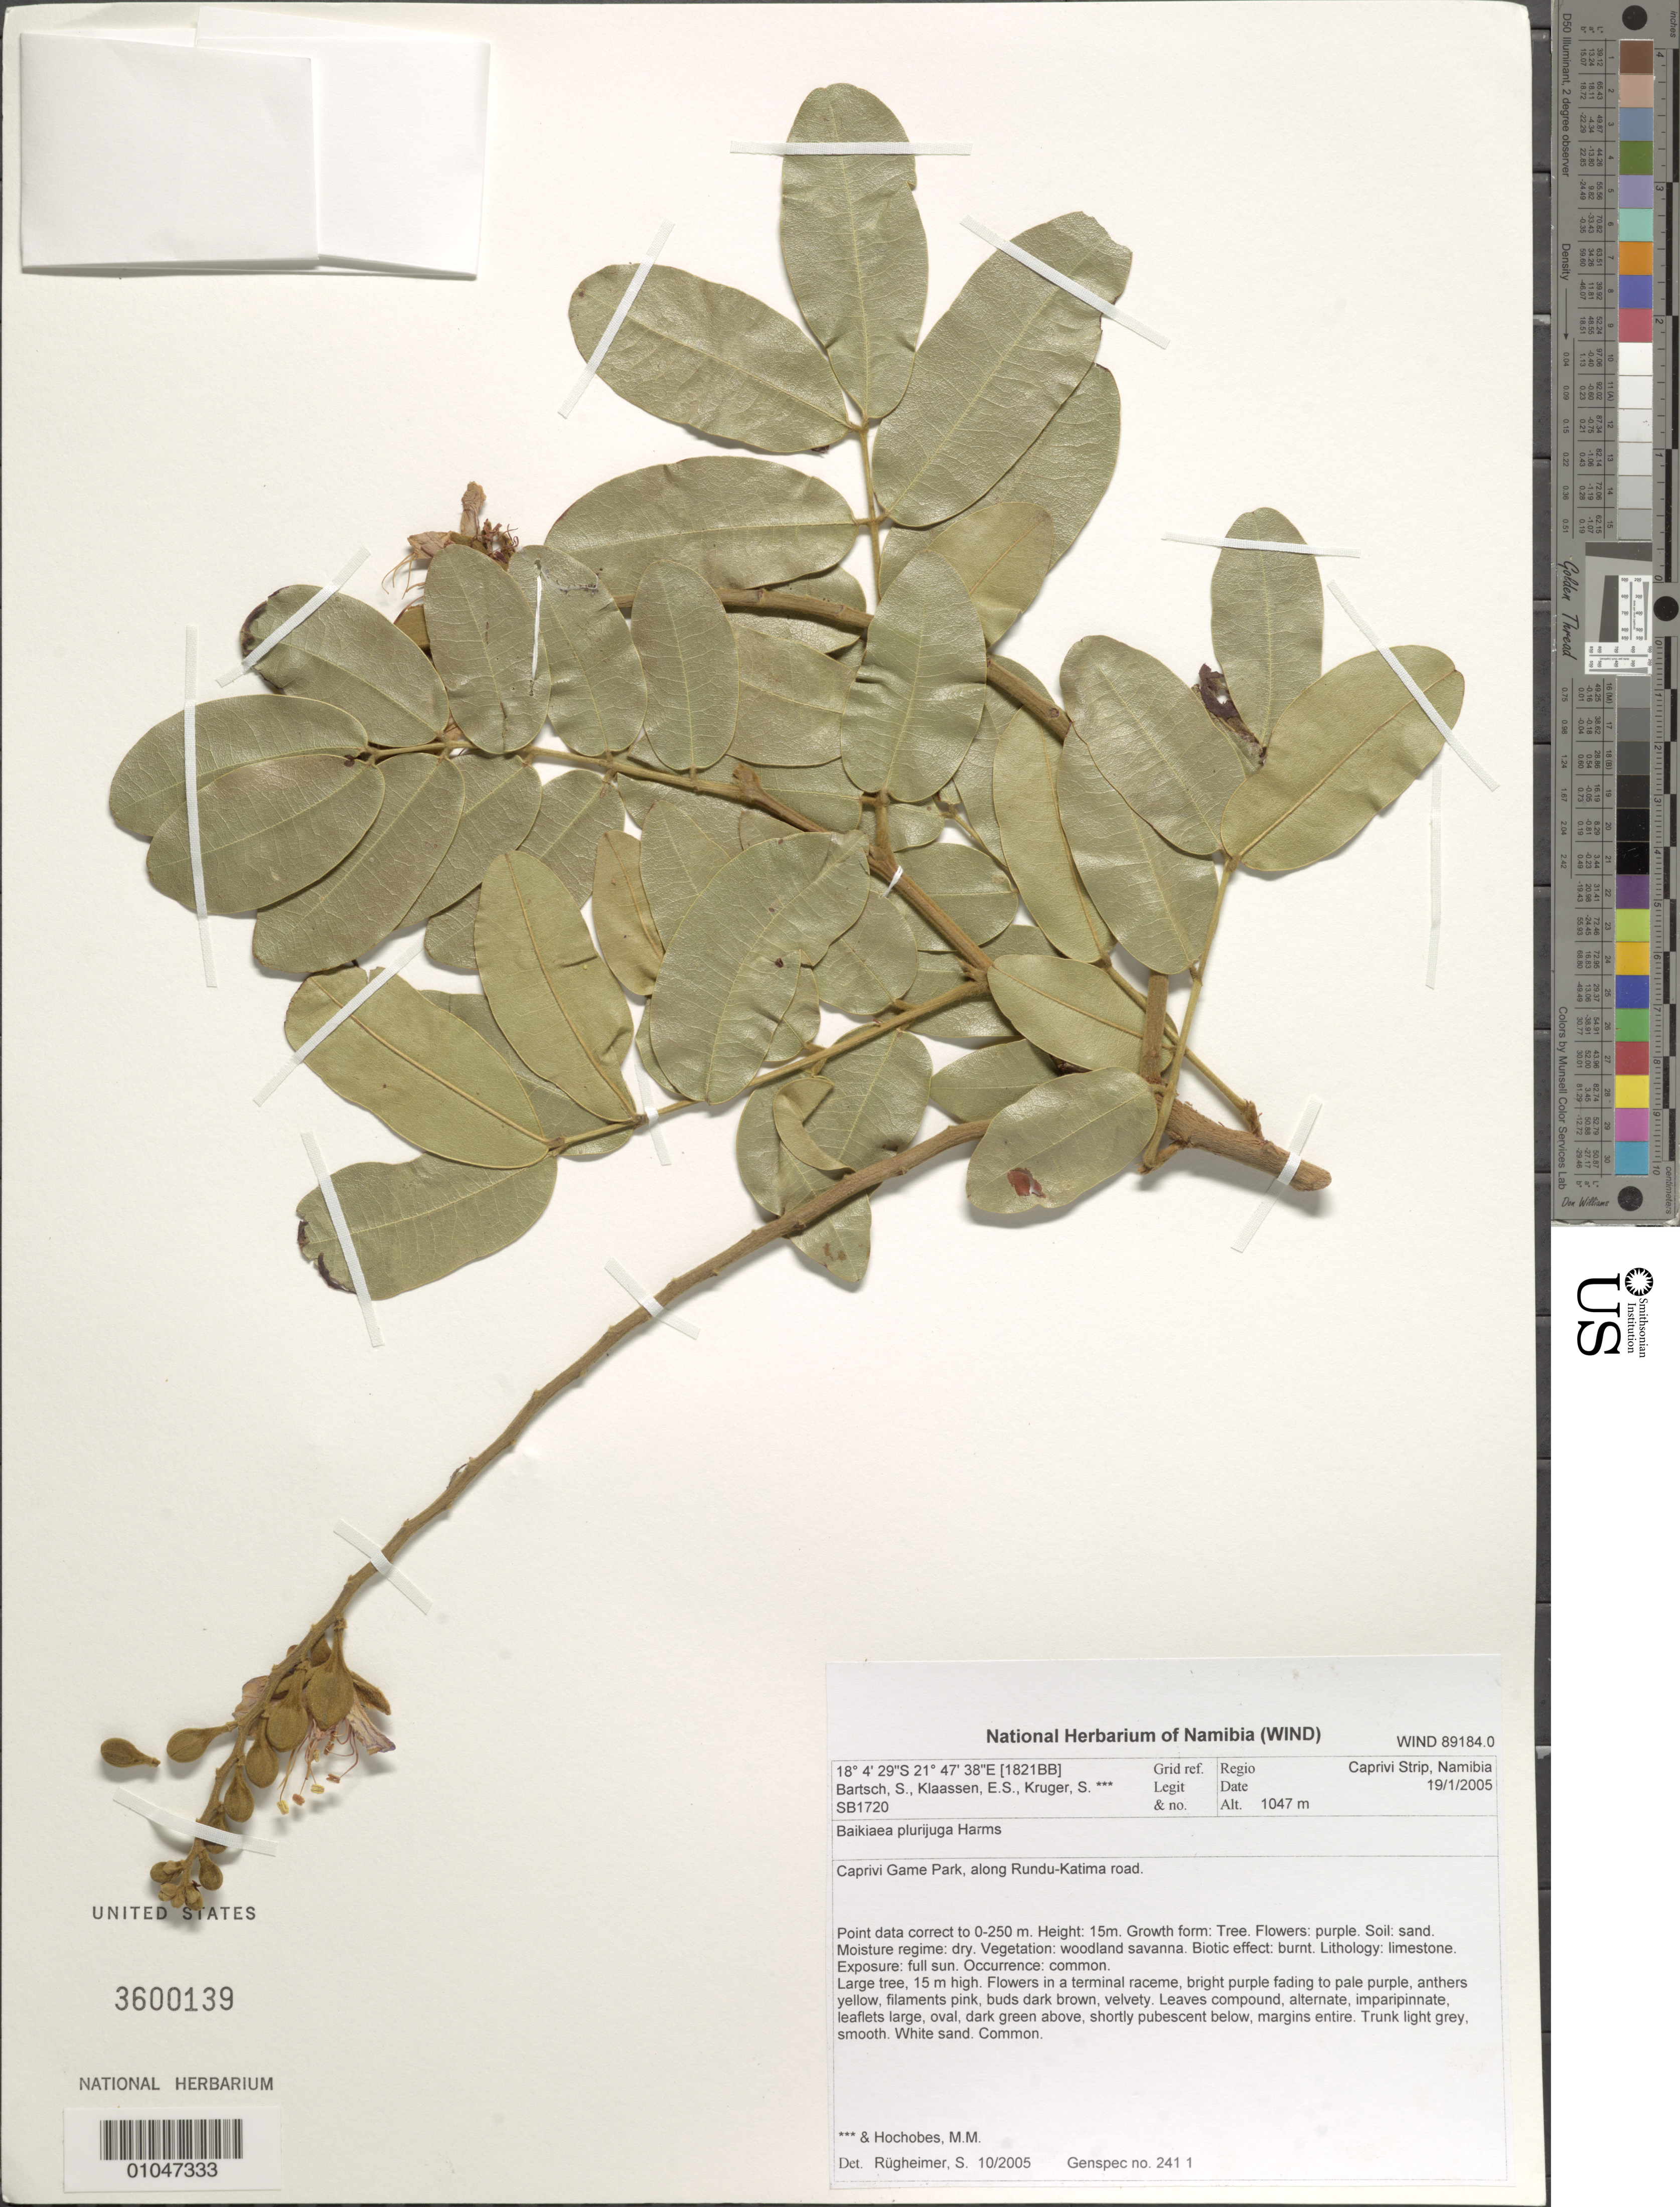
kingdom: Plantae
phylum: Tracheophyta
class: Magnoliopsida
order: Fabales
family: Fabaceae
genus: Baikiaea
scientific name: Baikiaea plurijuga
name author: Harms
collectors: S. Bartsch, E. S. Klaassen, S. Kruger & M. Hochobes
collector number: SB1720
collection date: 2005-01-19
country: Namibia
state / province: Caprivi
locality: Caprivi Game Park, along Rundu-Katima road.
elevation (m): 1047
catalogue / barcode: US 3600139